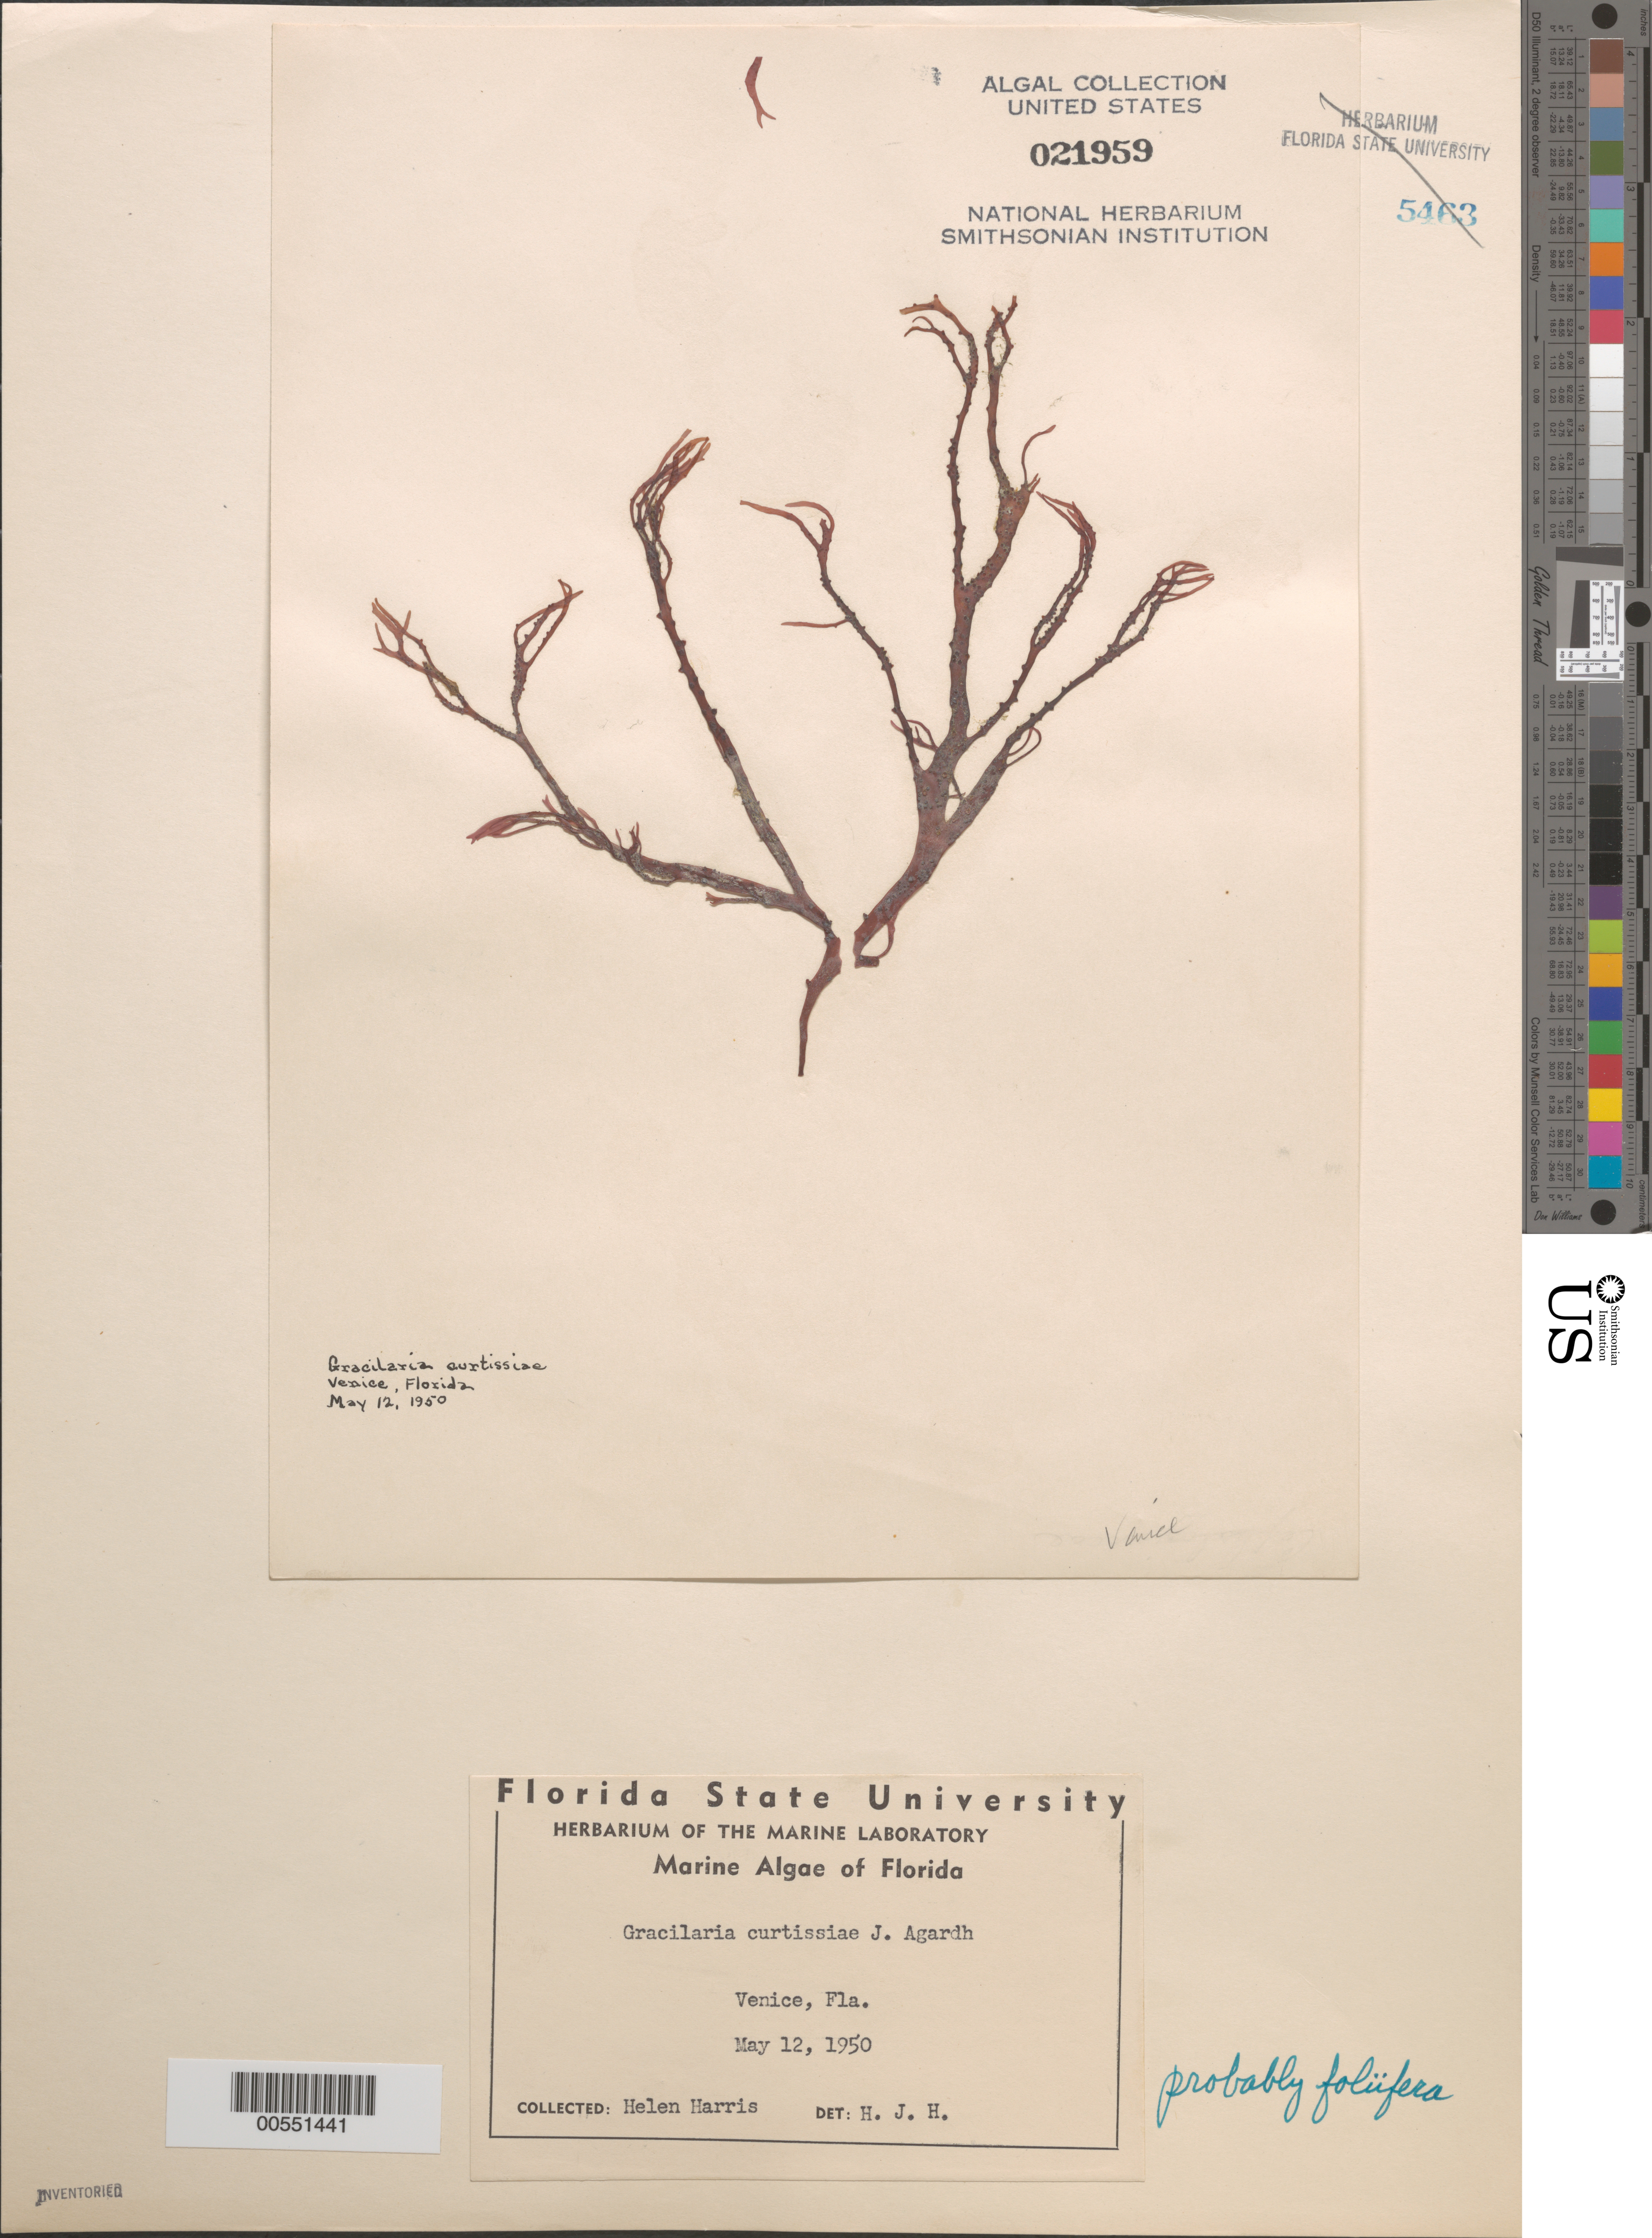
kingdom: Plantae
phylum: Rhodophyta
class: Florideophyceae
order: Gracilariales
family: Gracilariaceae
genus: Gracilaria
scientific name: Gracilaria curtissiae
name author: J. Agardh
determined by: Humm, Harold J.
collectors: H. Harris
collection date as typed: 12 May 1950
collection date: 1950-05-12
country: United States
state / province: Florida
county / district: Sarasota County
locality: Venice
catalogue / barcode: US 21959